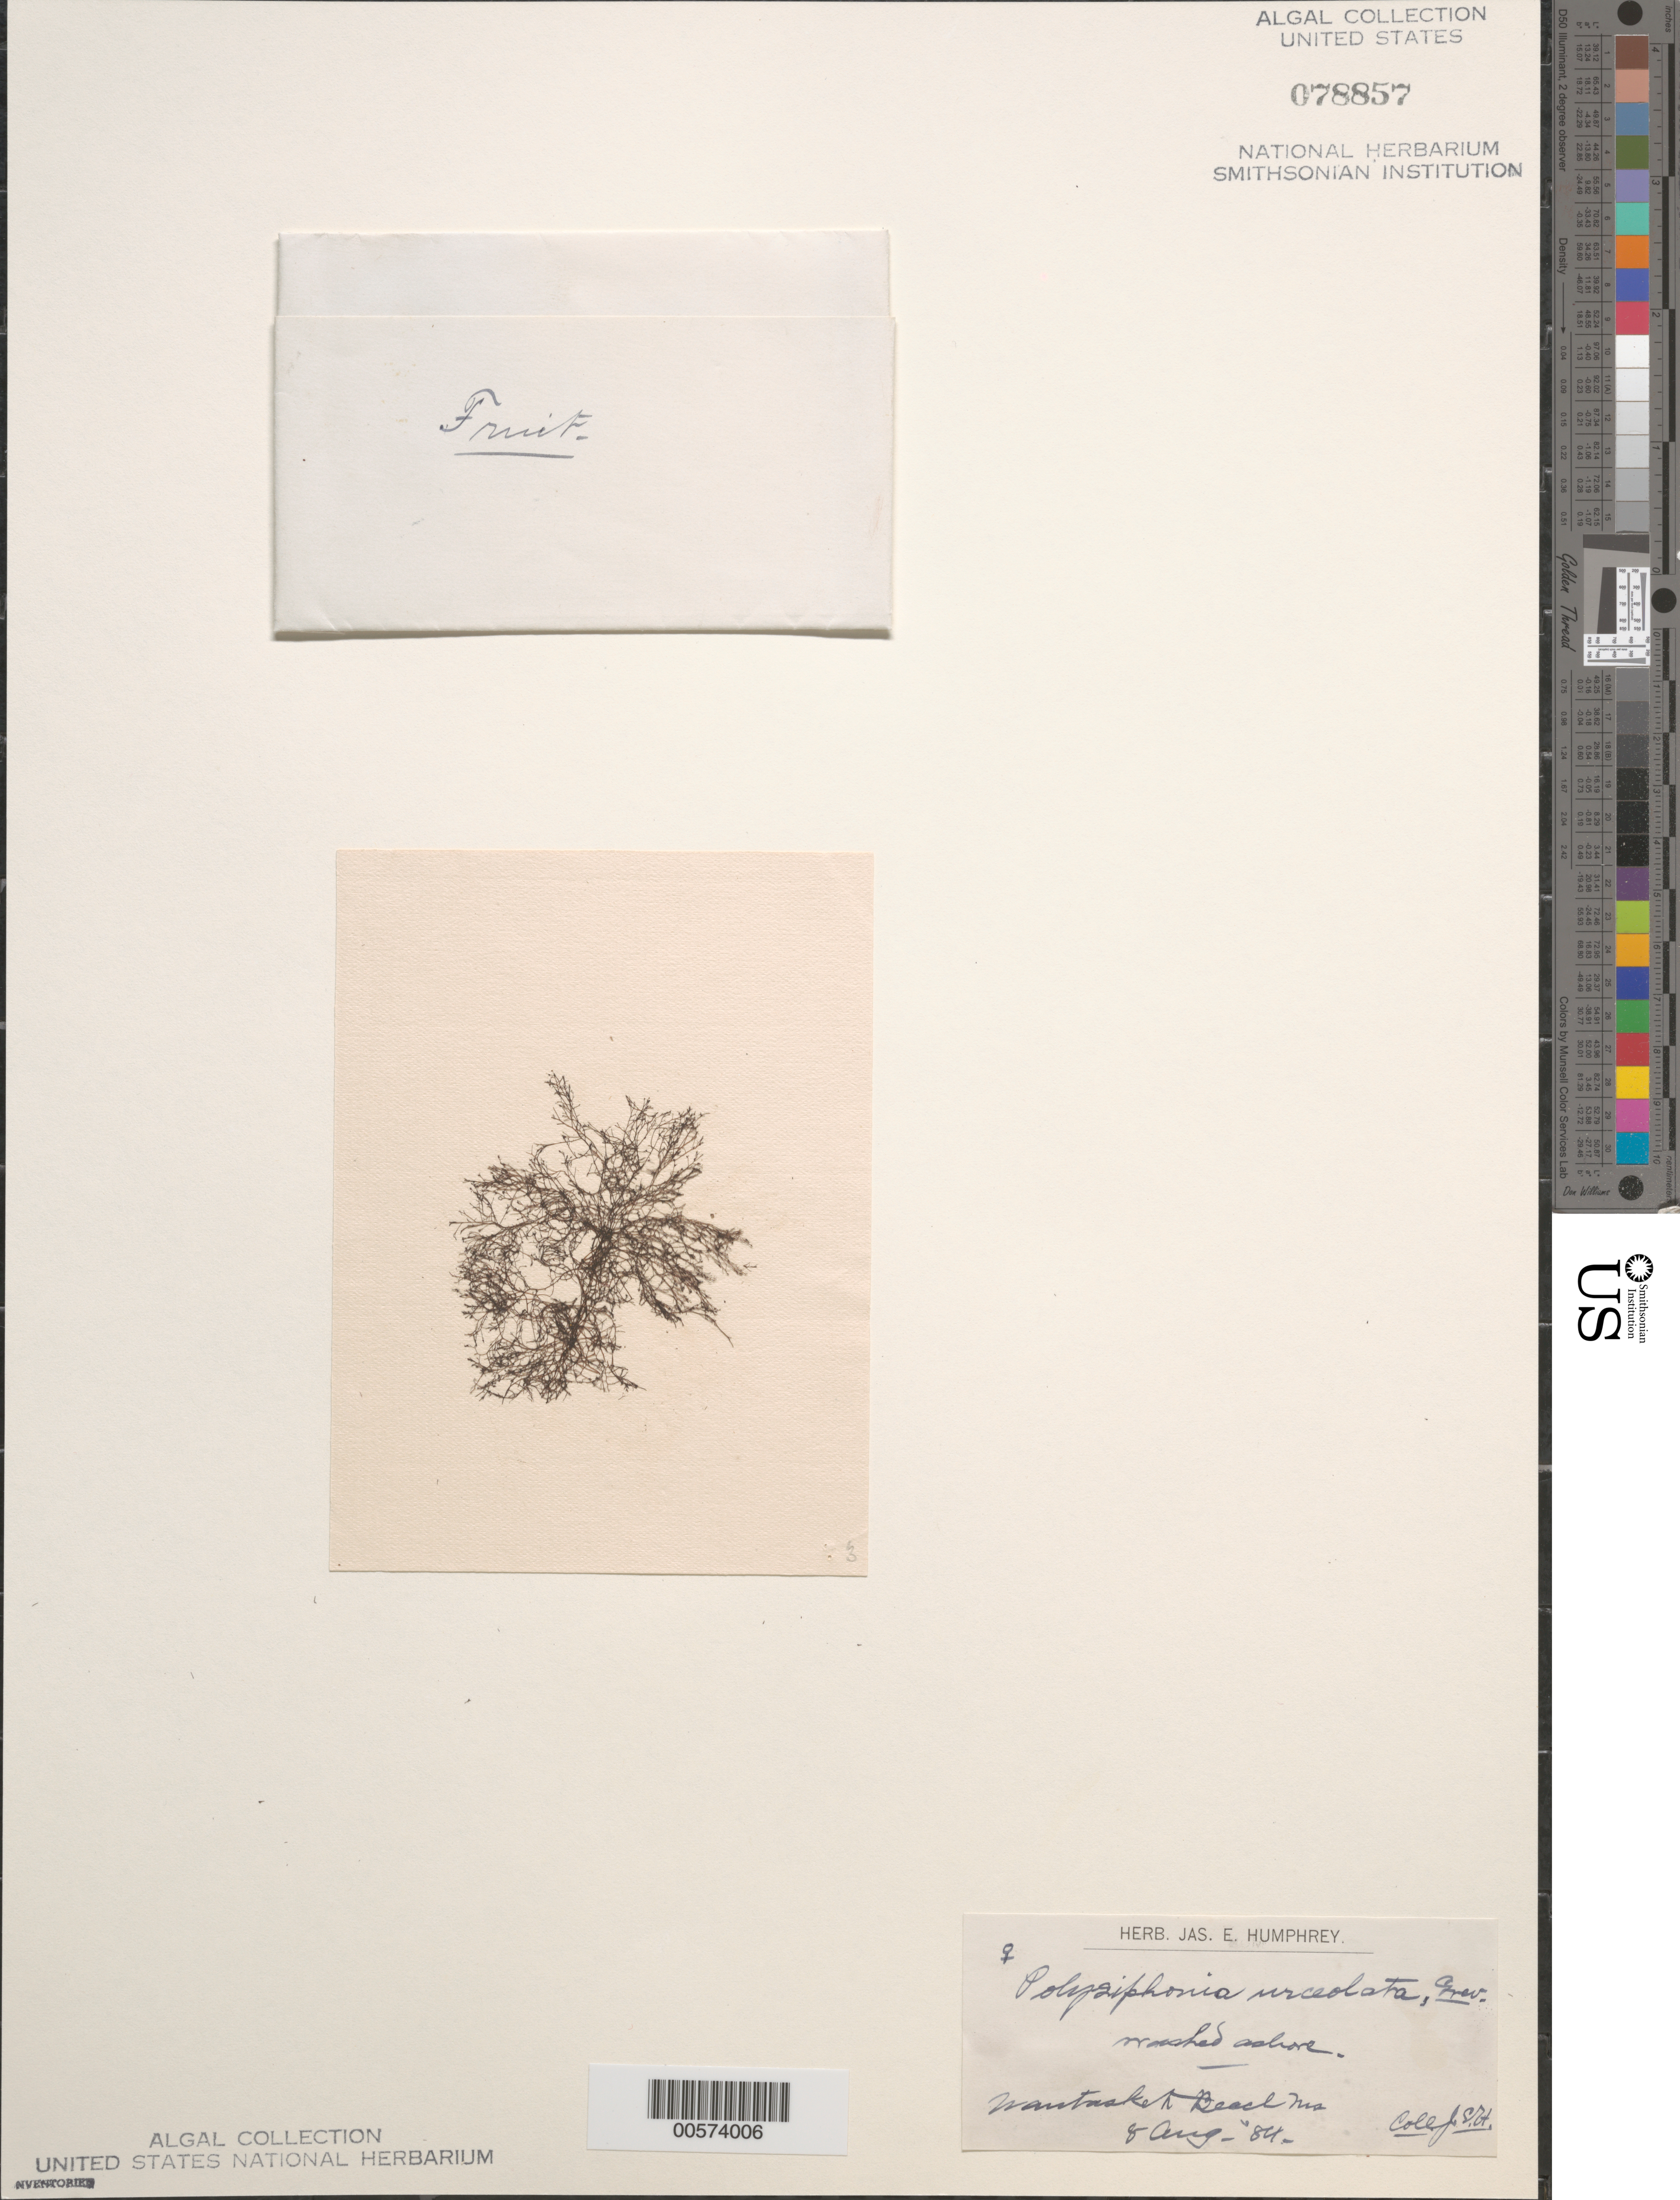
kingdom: Plantae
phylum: Rhodophyta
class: Florideophyceae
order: Ceramiales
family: Rhodomelaceae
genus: Polysiphonia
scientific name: Polysiphonia urceolata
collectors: J. Humphrey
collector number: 3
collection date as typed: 08 Aug 1884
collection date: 1884-08-08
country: United States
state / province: Massachusetts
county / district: Plymouth County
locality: Nantasket Beach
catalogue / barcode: US 78857